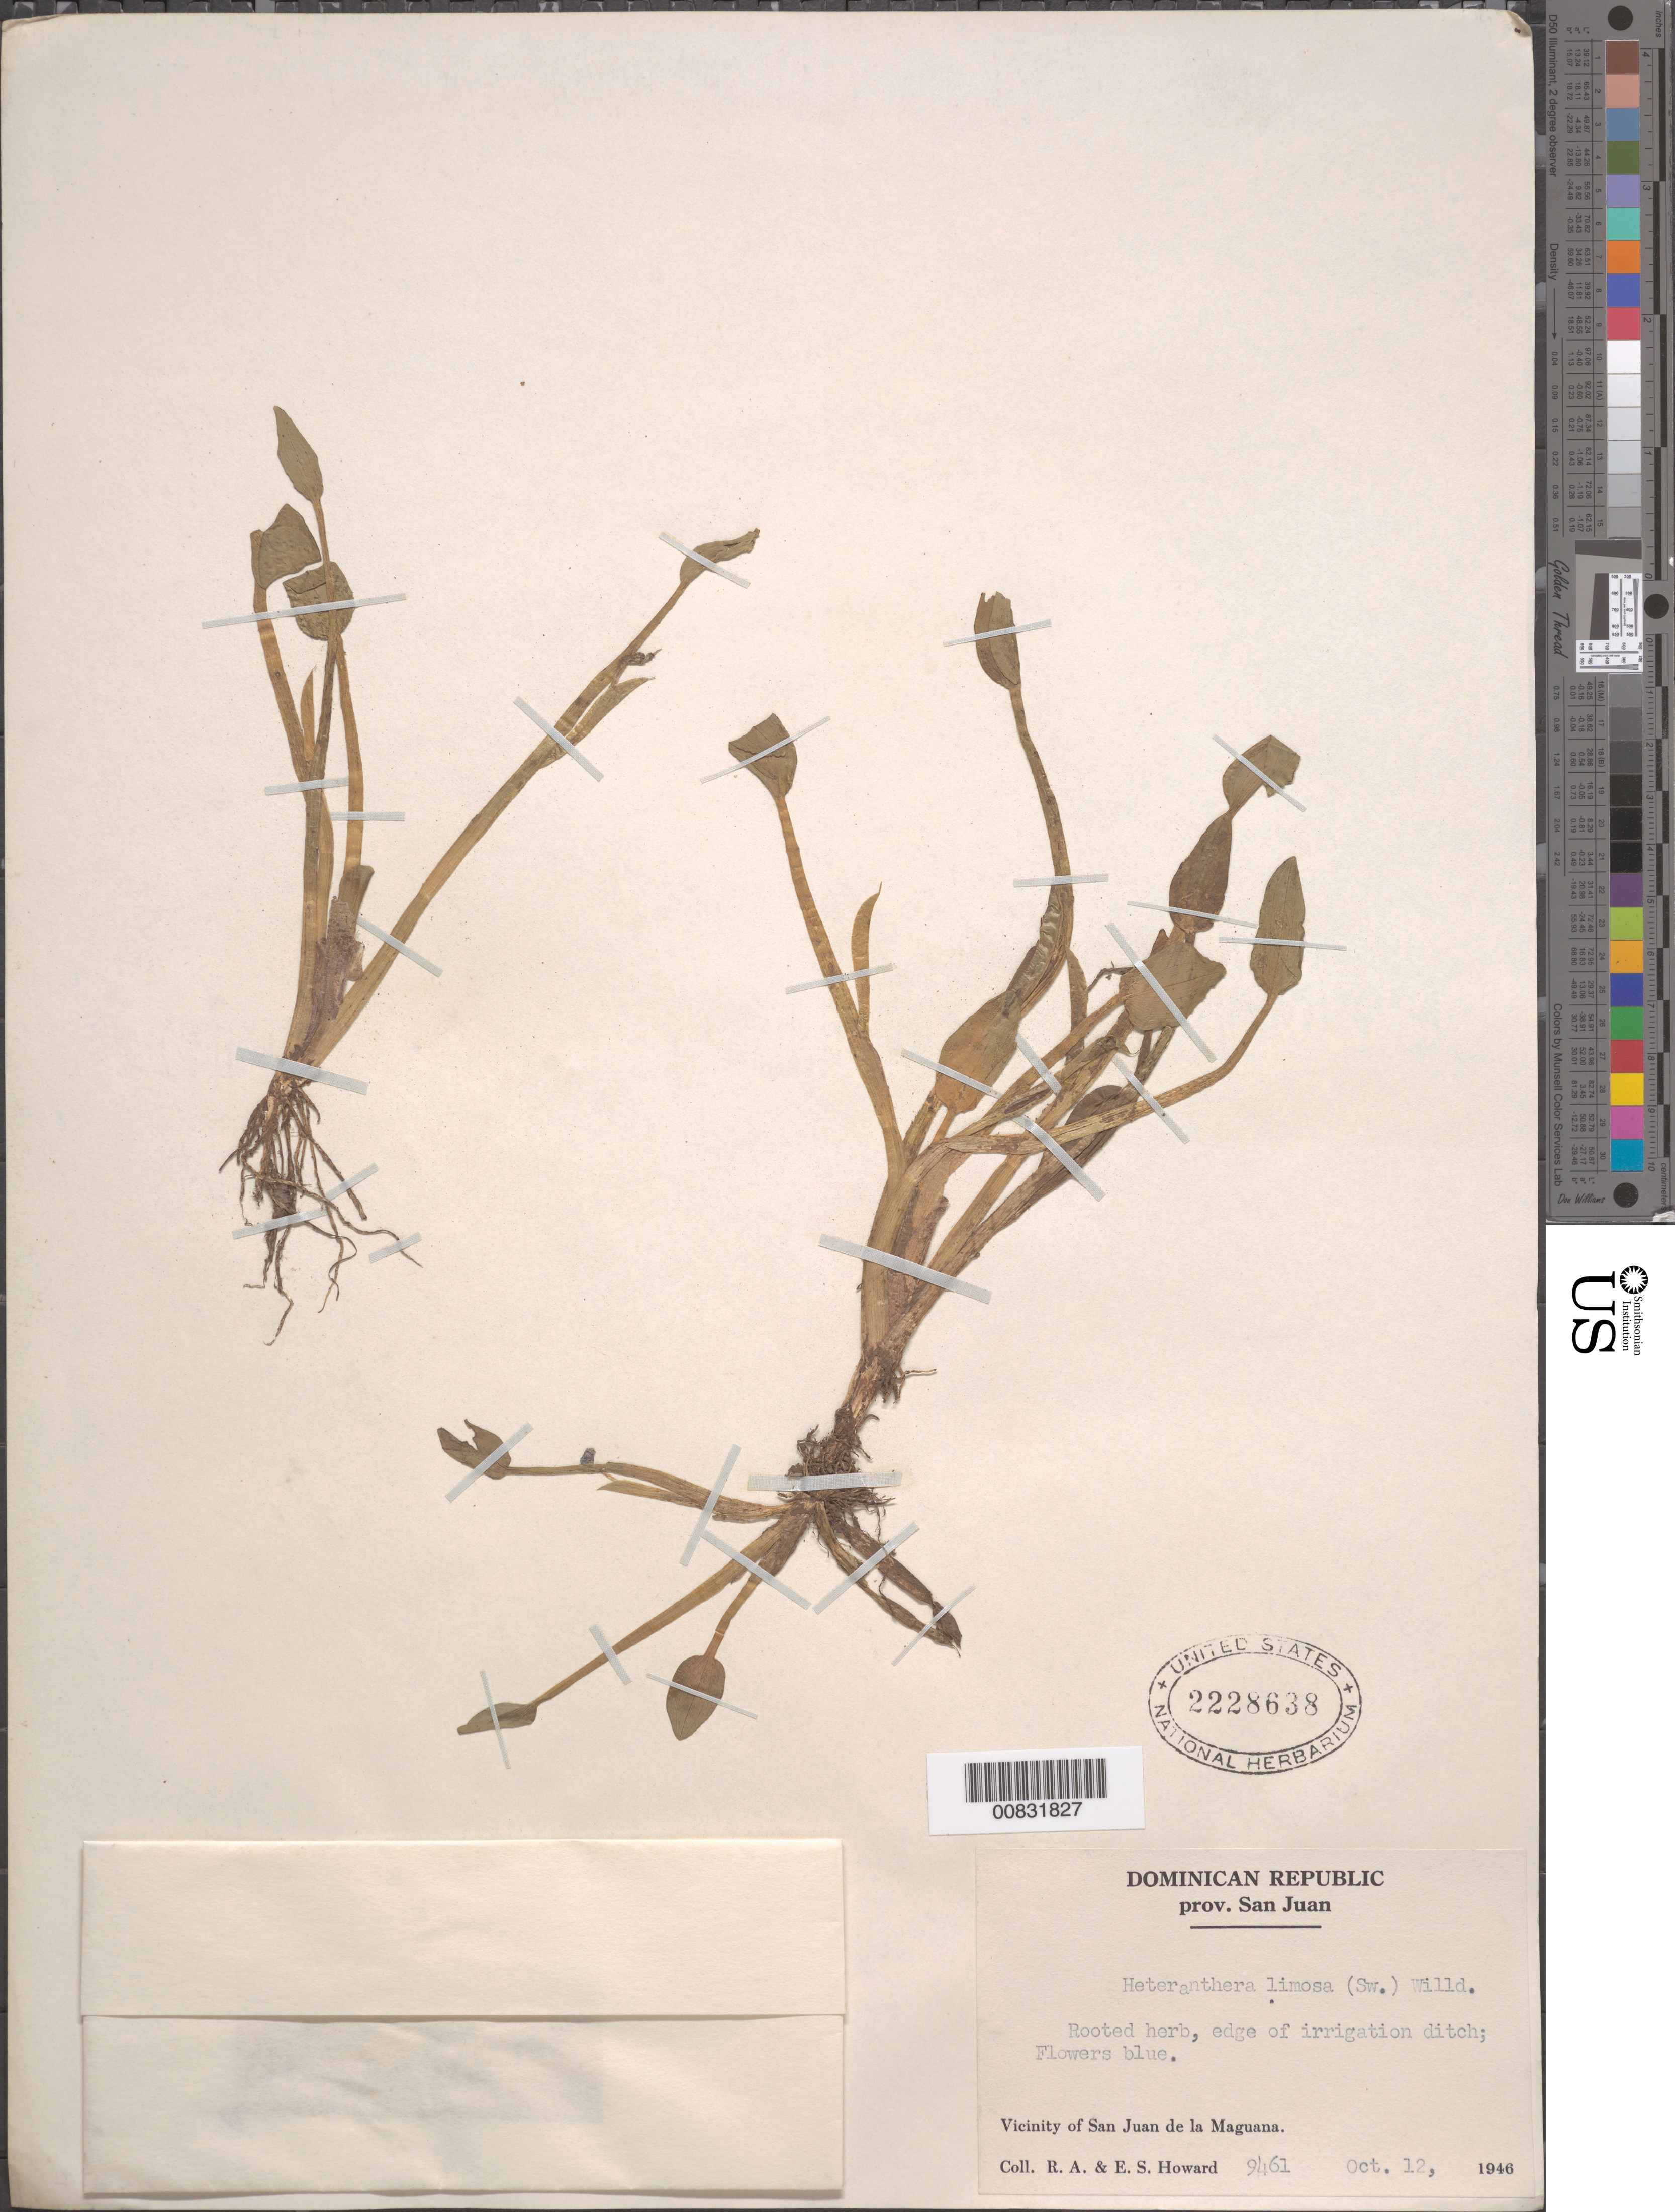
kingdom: Plantae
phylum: Tracheophyta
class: Liliopsida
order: Commelinales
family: Pontederiaceae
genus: Heteranthera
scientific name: Heteranthera limosa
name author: (Sw.) Willd.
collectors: R. A. Howard & E. S. Howard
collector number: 9461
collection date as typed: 12 Oct 1946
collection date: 1946-10-12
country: Dominican Republic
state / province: San Juan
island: Hispaniola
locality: Vicinity of San Juan de la Maguana, edge of irrigation ditch.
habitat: Edge of irrigation ditch.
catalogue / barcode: US 2228638